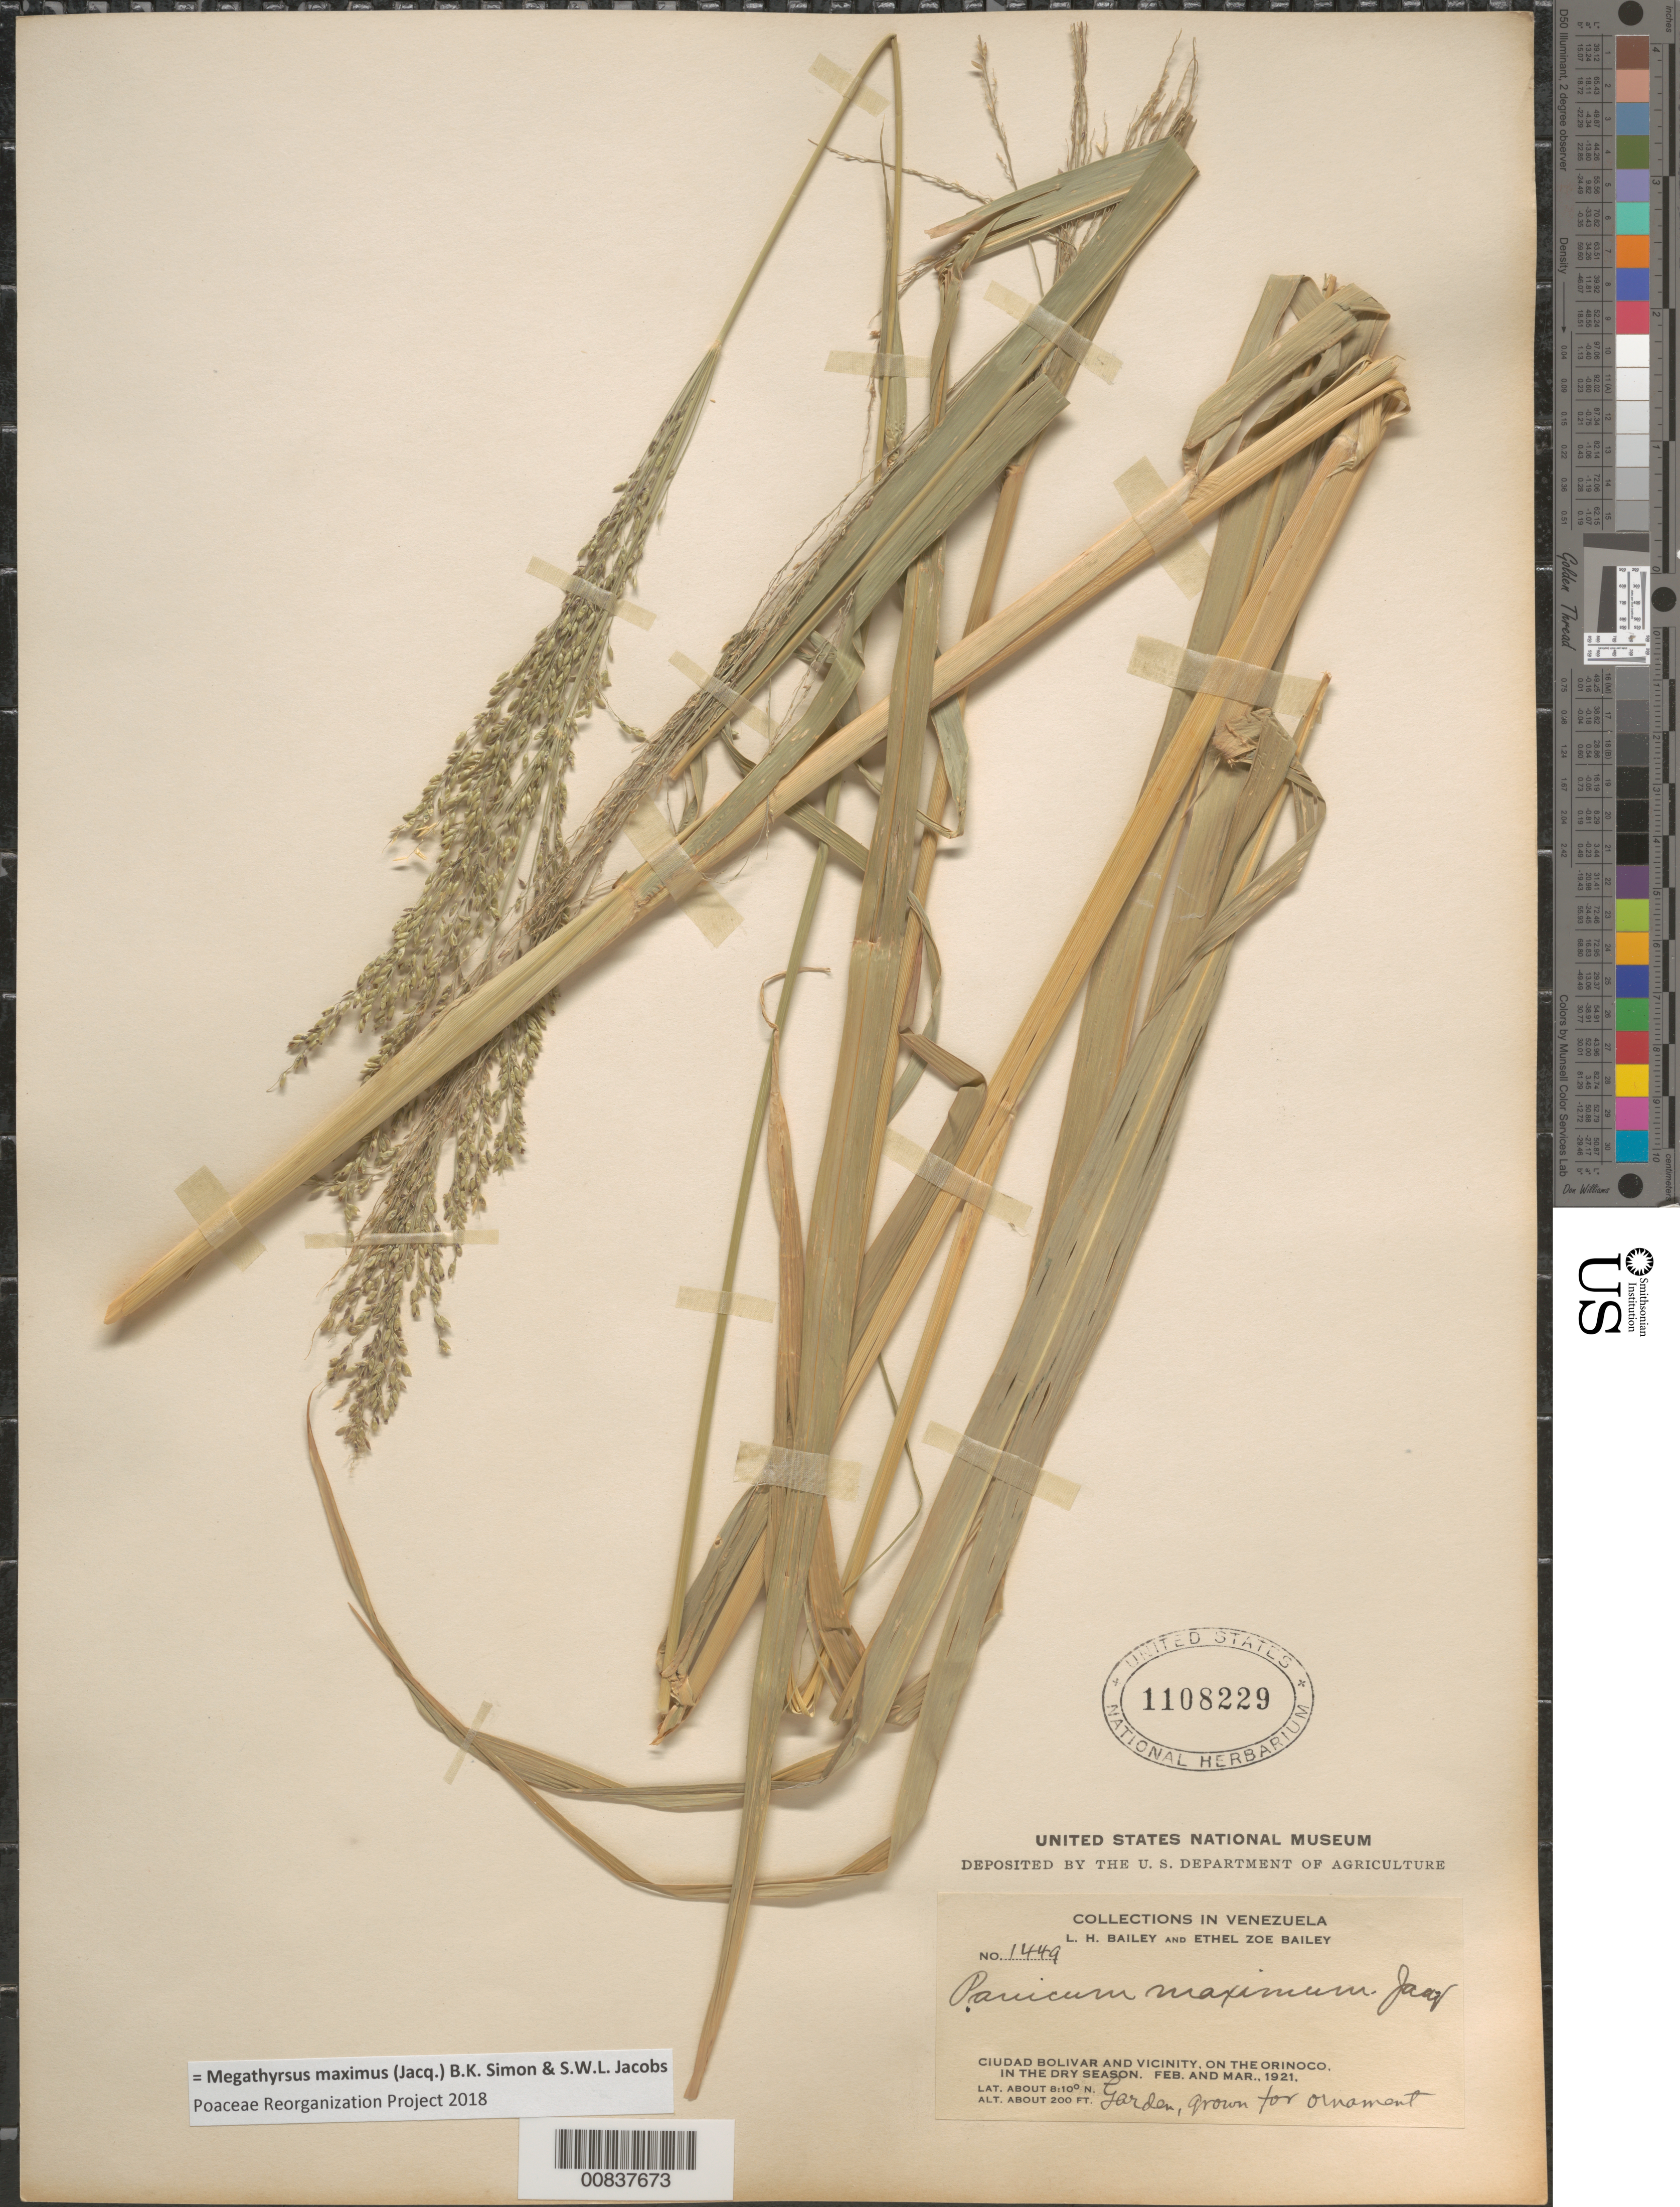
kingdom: Plantae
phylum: Tracheophyta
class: Liliopsida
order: Poales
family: Poaceae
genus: Panicum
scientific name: Panicum maximum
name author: Jacq.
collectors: L. H. Bailey & E. Z. Bailey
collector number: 1449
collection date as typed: Feb-21 and Mar-21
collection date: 1921-02,1921-03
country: Venezuela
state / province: Bolívar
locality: Ciudad Bolívar and vicinity, Orinoco R.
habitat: Dry season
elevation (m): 61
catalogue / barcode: US 1108229